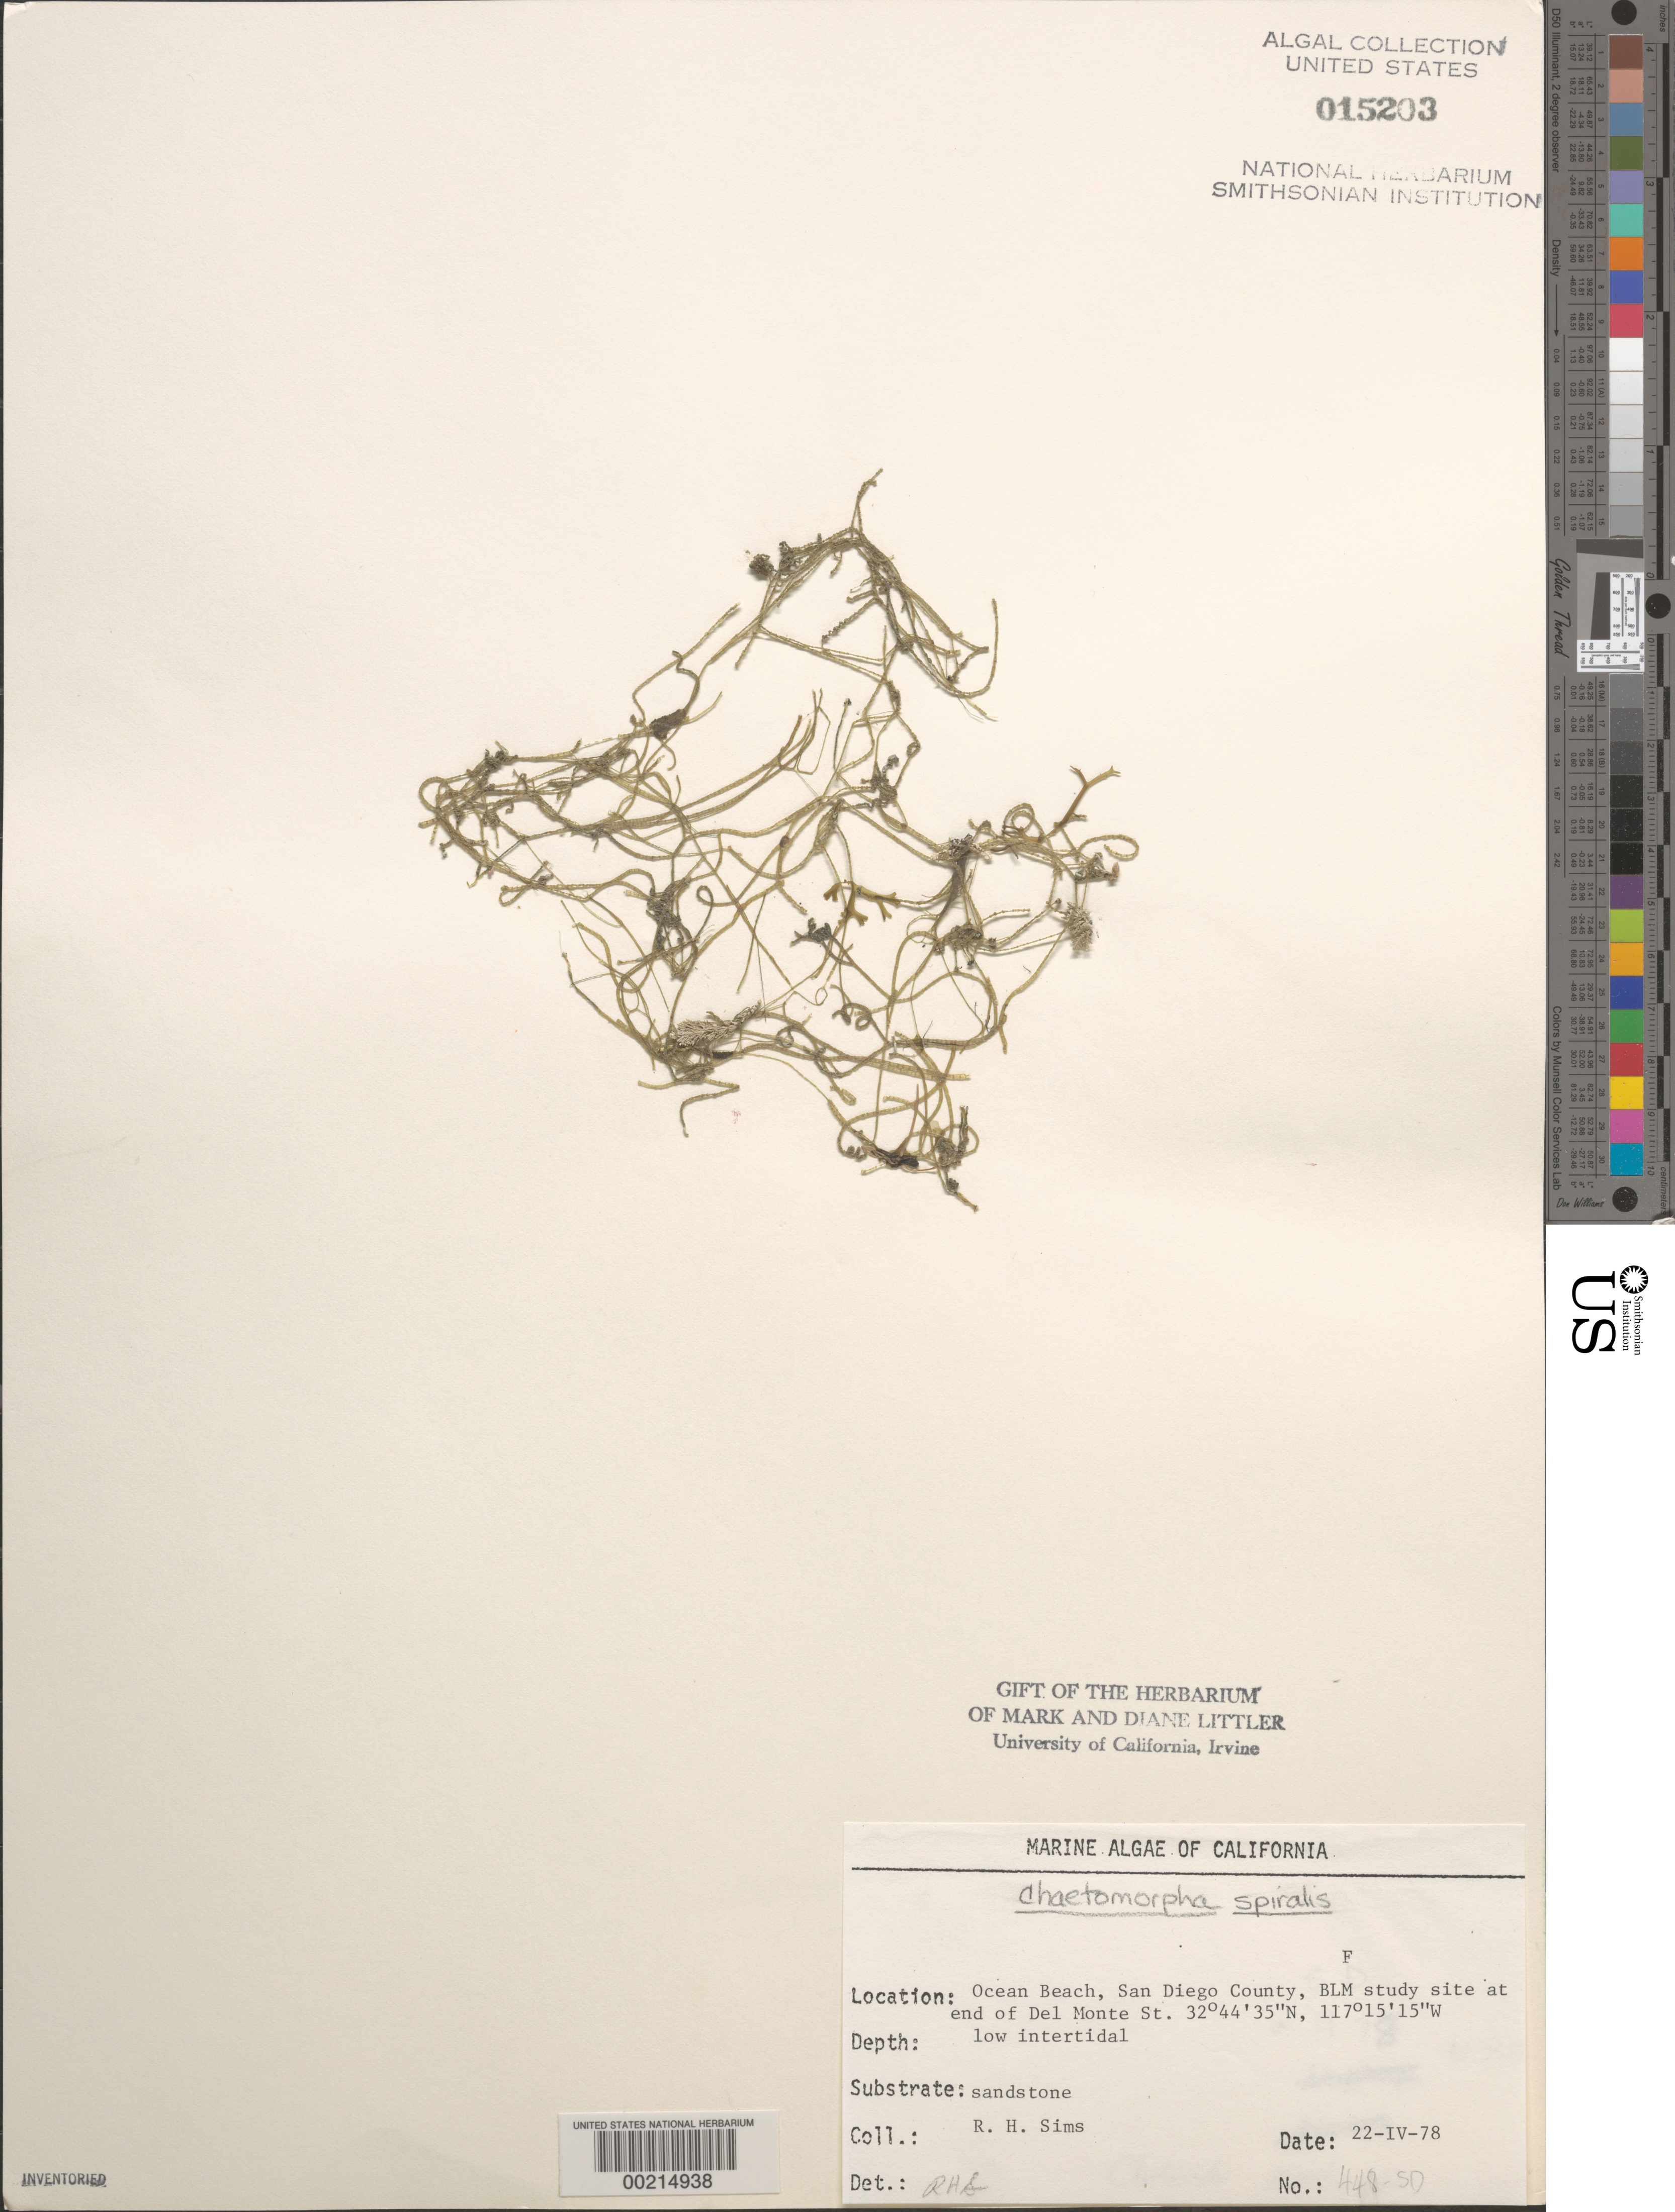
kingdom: Plantae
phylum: Chlorophyta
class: Ulvophyceae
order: Cladophorales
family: Cladophoraceae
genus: Chaetomorpha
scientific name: Chaetomorpha spiralis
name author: Okamura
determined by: Sims, Robert H.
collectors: R. H. Sims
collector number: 448-SD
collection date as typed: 22 Apr 1978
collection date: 1978-04-22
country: United States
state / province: California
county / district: San Diego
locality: Ocean Beach, end of Del Monte Street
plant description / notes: BLM-SOCALBIGHT Rocky Intertidal Survey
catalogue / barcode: US 15203